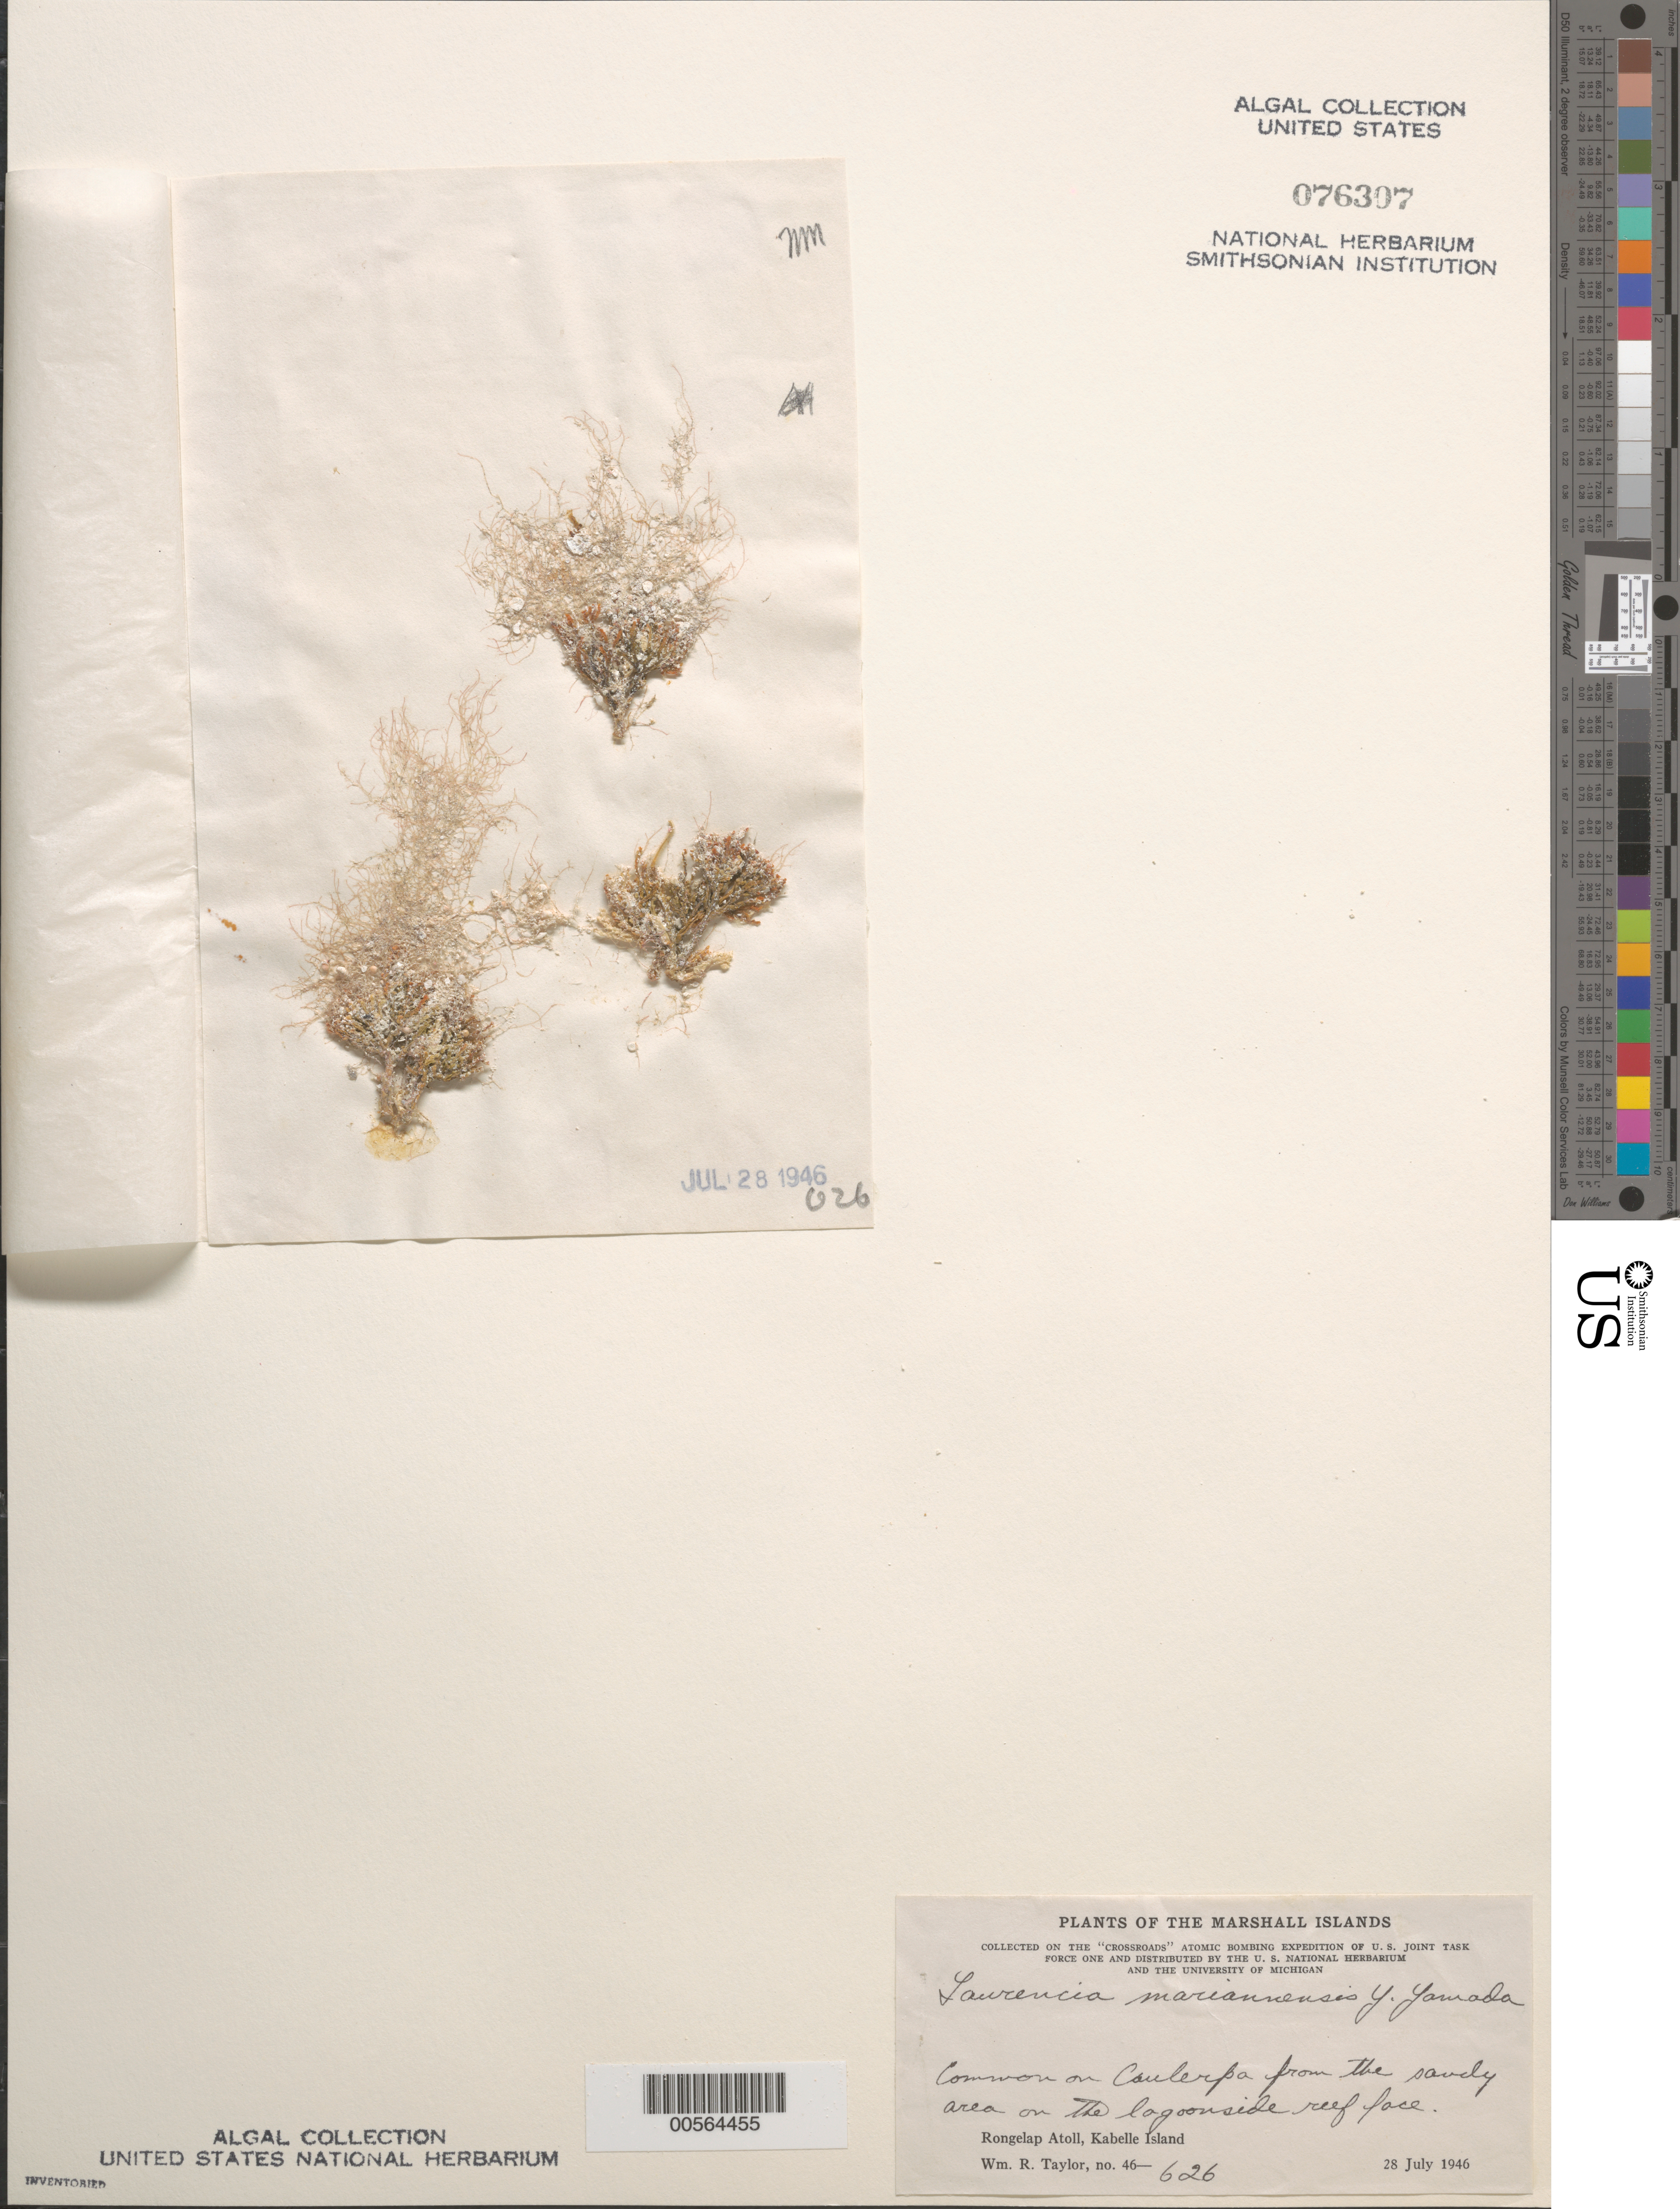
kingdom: Plantae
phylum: Rhodophyta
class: Florideophyceae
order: Ceramiales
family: Rhodomelaceae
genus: Laurencia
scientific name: Laurencia mariannensis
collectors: W. R. Taylor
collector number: WRT 46-626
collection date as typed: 28 Jul 1946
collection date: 1946-07-28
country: Marshall Islands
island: Rongelap Atoll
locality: Kabelle Islet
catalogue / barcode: US 76307